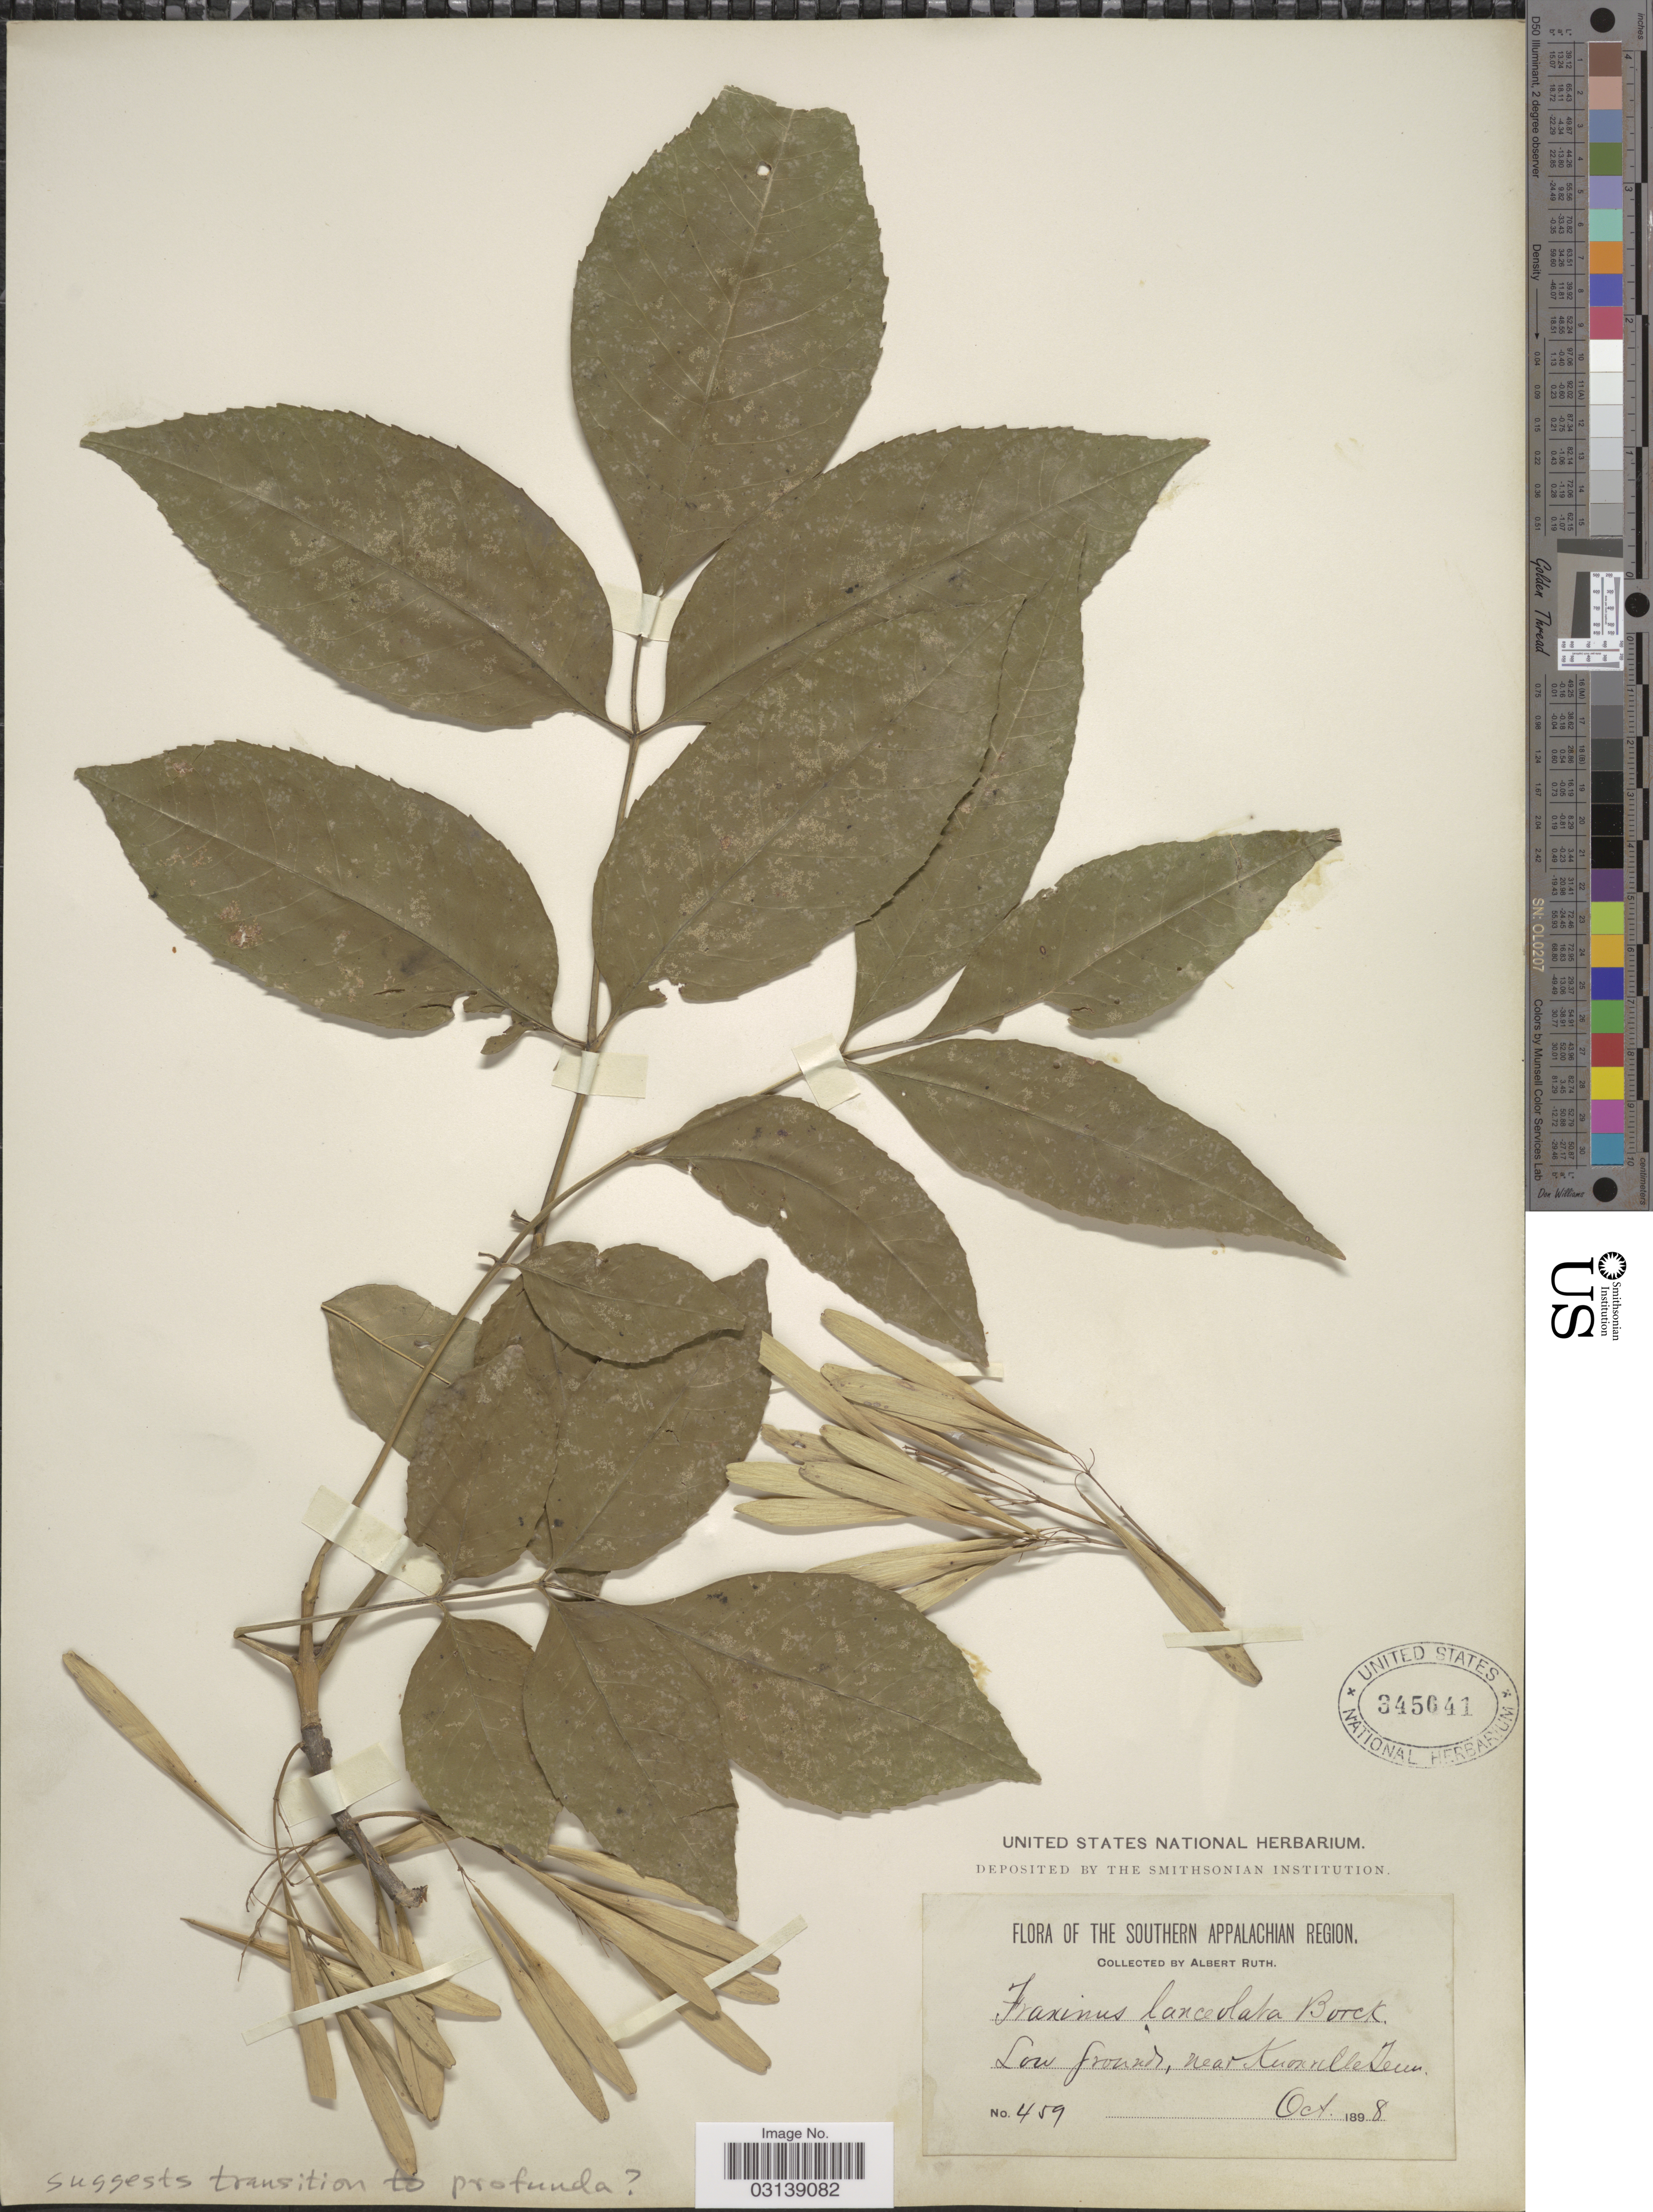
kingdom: Plantae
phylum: Tracheophyta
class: Magnoliopsida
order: Lamiales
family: Oleaceae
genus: Fraxinus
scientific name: Fraxinus pennsylvanica var. subintegerrima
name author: Marshall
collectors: A. Ruth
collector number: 459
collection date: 1898-10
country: United States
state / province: Tennessee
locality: Southern Appalachian Region. Low grounds, near Knoxville.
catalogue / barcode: US 345641